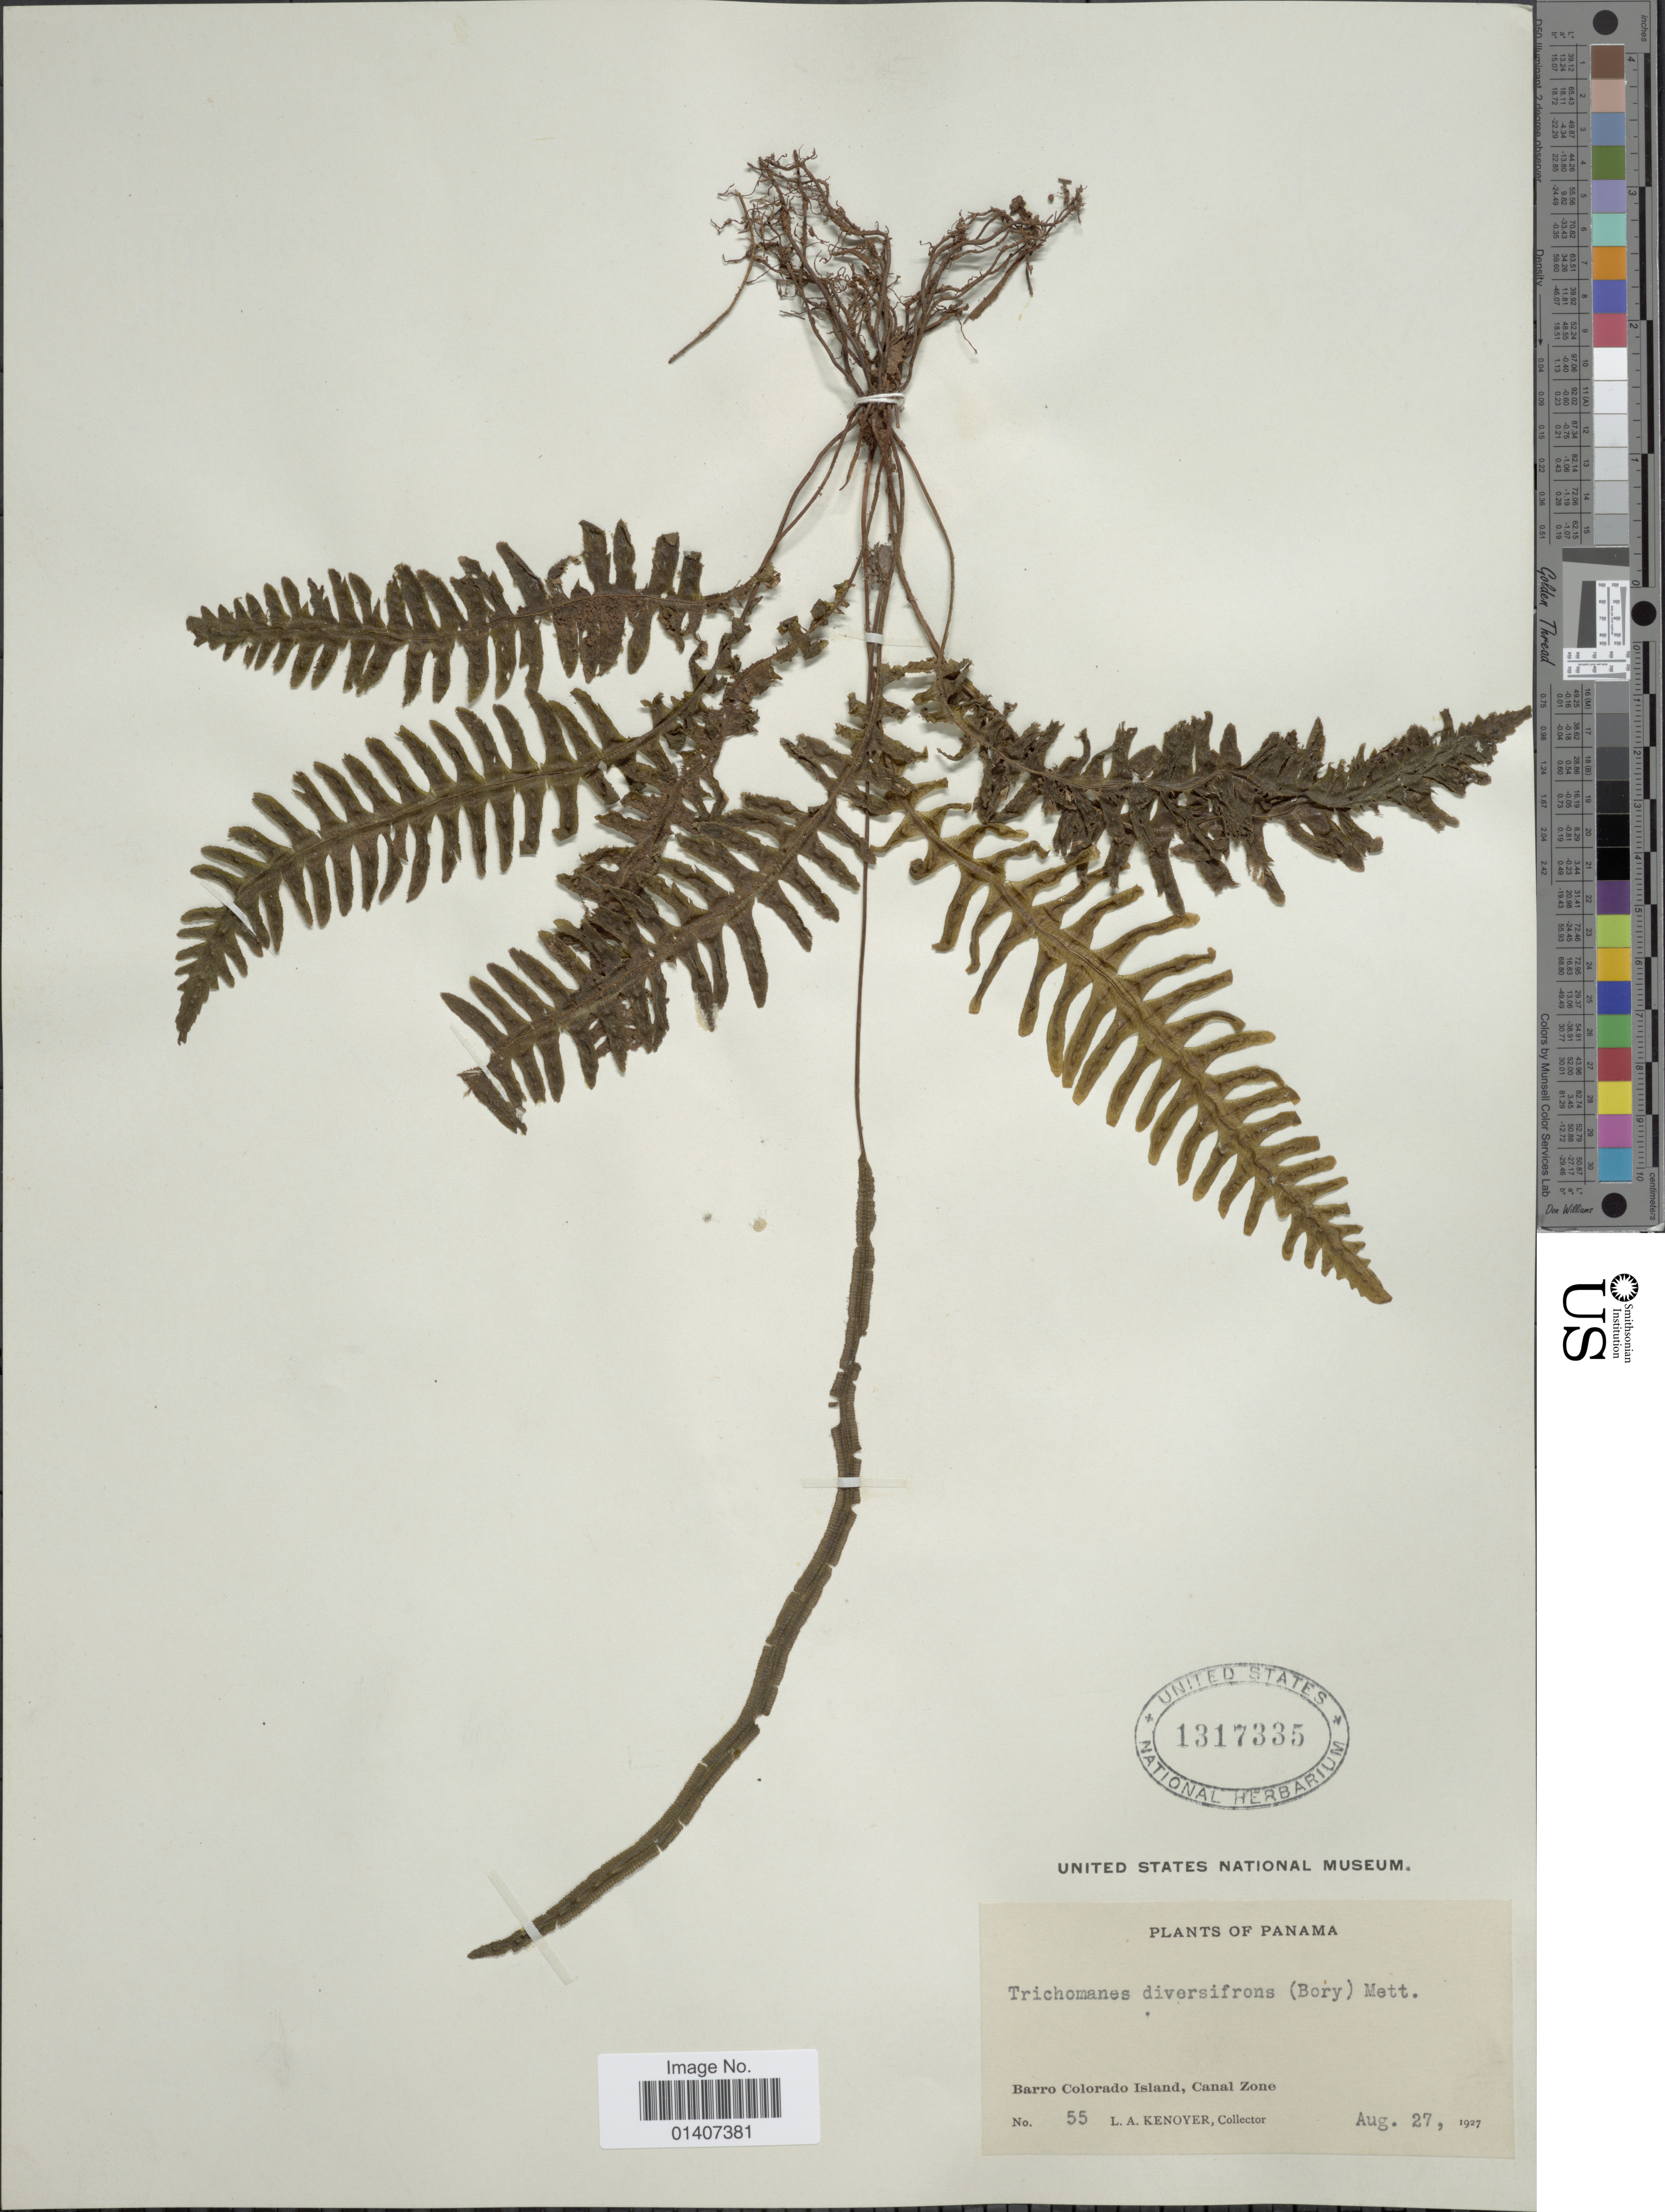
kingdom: Plantae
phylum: Tracheophyta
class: Polypodiopsida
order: Hymenophyllales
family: Hymenophyllaceae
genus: Trichomanes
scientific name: Trichomanes diversifrons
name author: (Bory) Mett. ex Sadeb.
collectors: L. A. Kenoyer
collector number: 55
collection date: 1927-08-27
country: Panama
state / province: Panamá Oeste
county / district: Canal Zone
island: Barro Colorado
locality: Barro Colorado Island, Canal Zone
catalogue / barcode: US 1317335